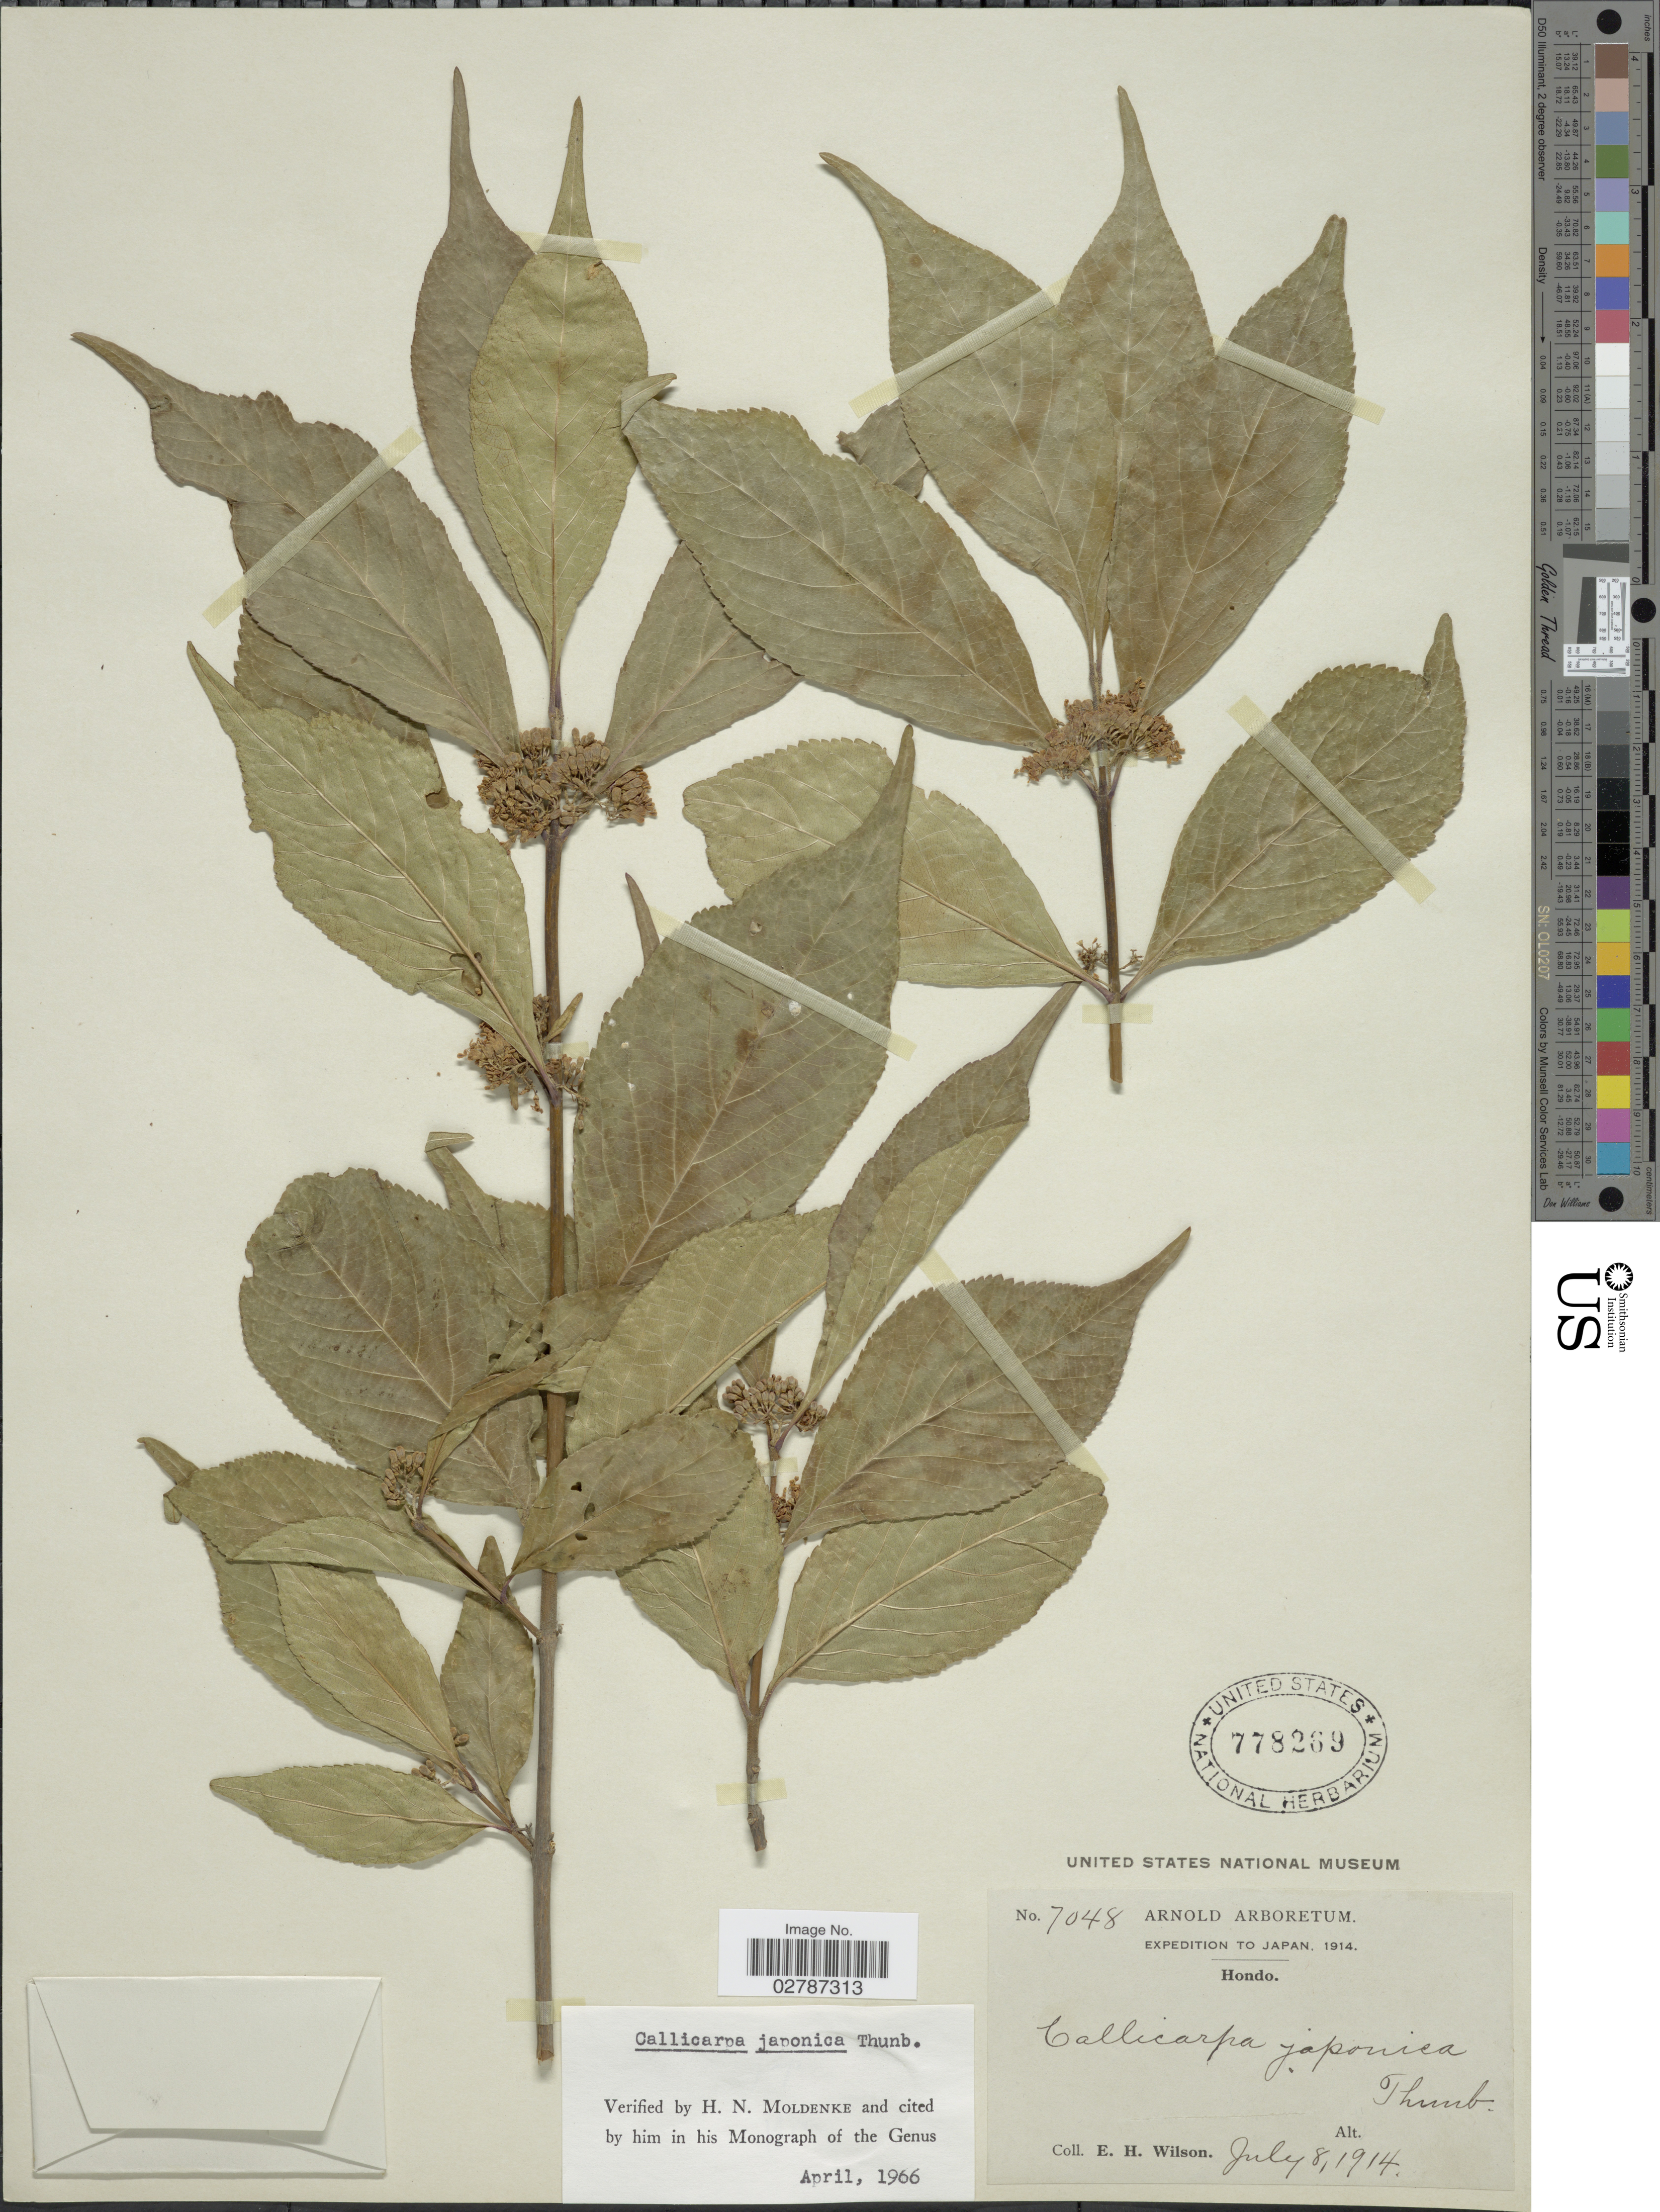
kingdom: Plantae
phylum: Tracheophyta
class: Magnoliopsida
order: Lamiales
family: Lamiaceae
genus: Callicarpa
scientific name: Callicarpa japonica var. japonica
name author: Thunb.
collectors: E. Wilson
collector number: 7048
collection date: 1914-07-08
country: Japan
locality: Hondo.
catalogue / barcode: US 778269